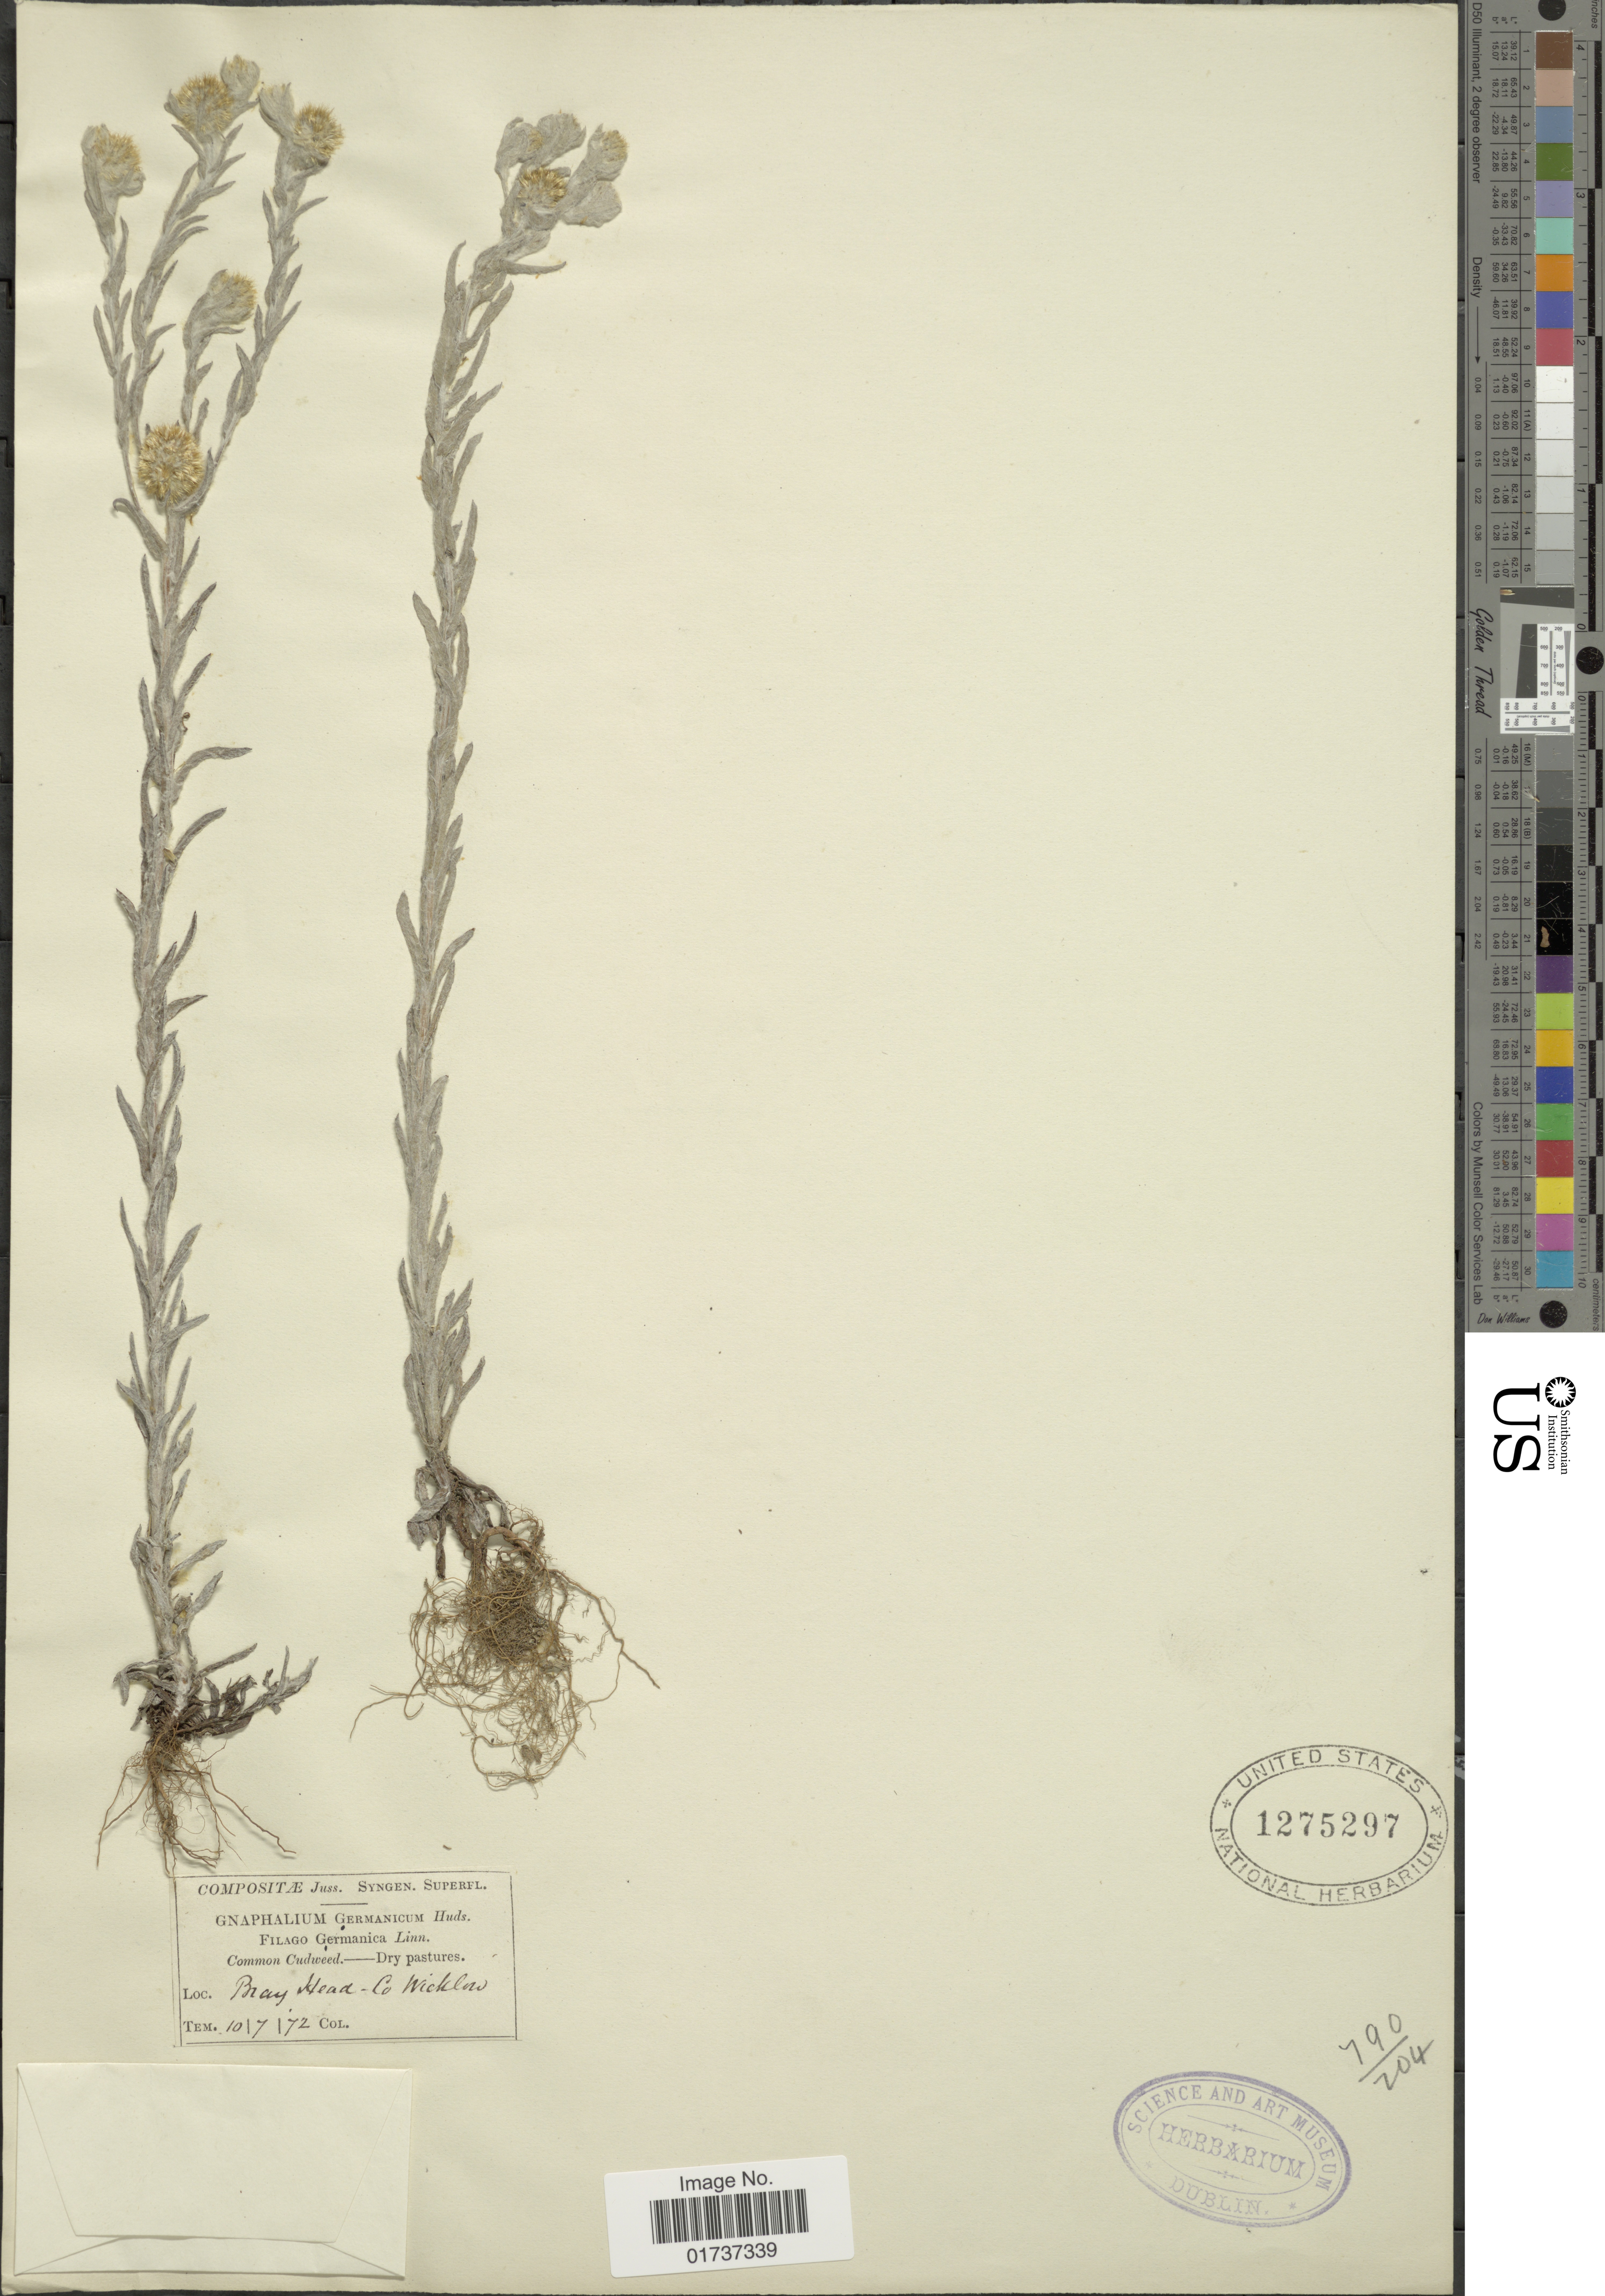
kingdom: Plantae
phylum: Tracheophyta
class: Magnoliopsida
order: Asterales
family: Asteraceae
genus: Gnaphalium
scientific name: Gnaphalium germanicum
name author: L.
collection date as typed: Transcribed d/m/y: 10/7/72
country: Germany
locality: Bray Head-Co Wicklen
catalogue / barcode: US 1275297